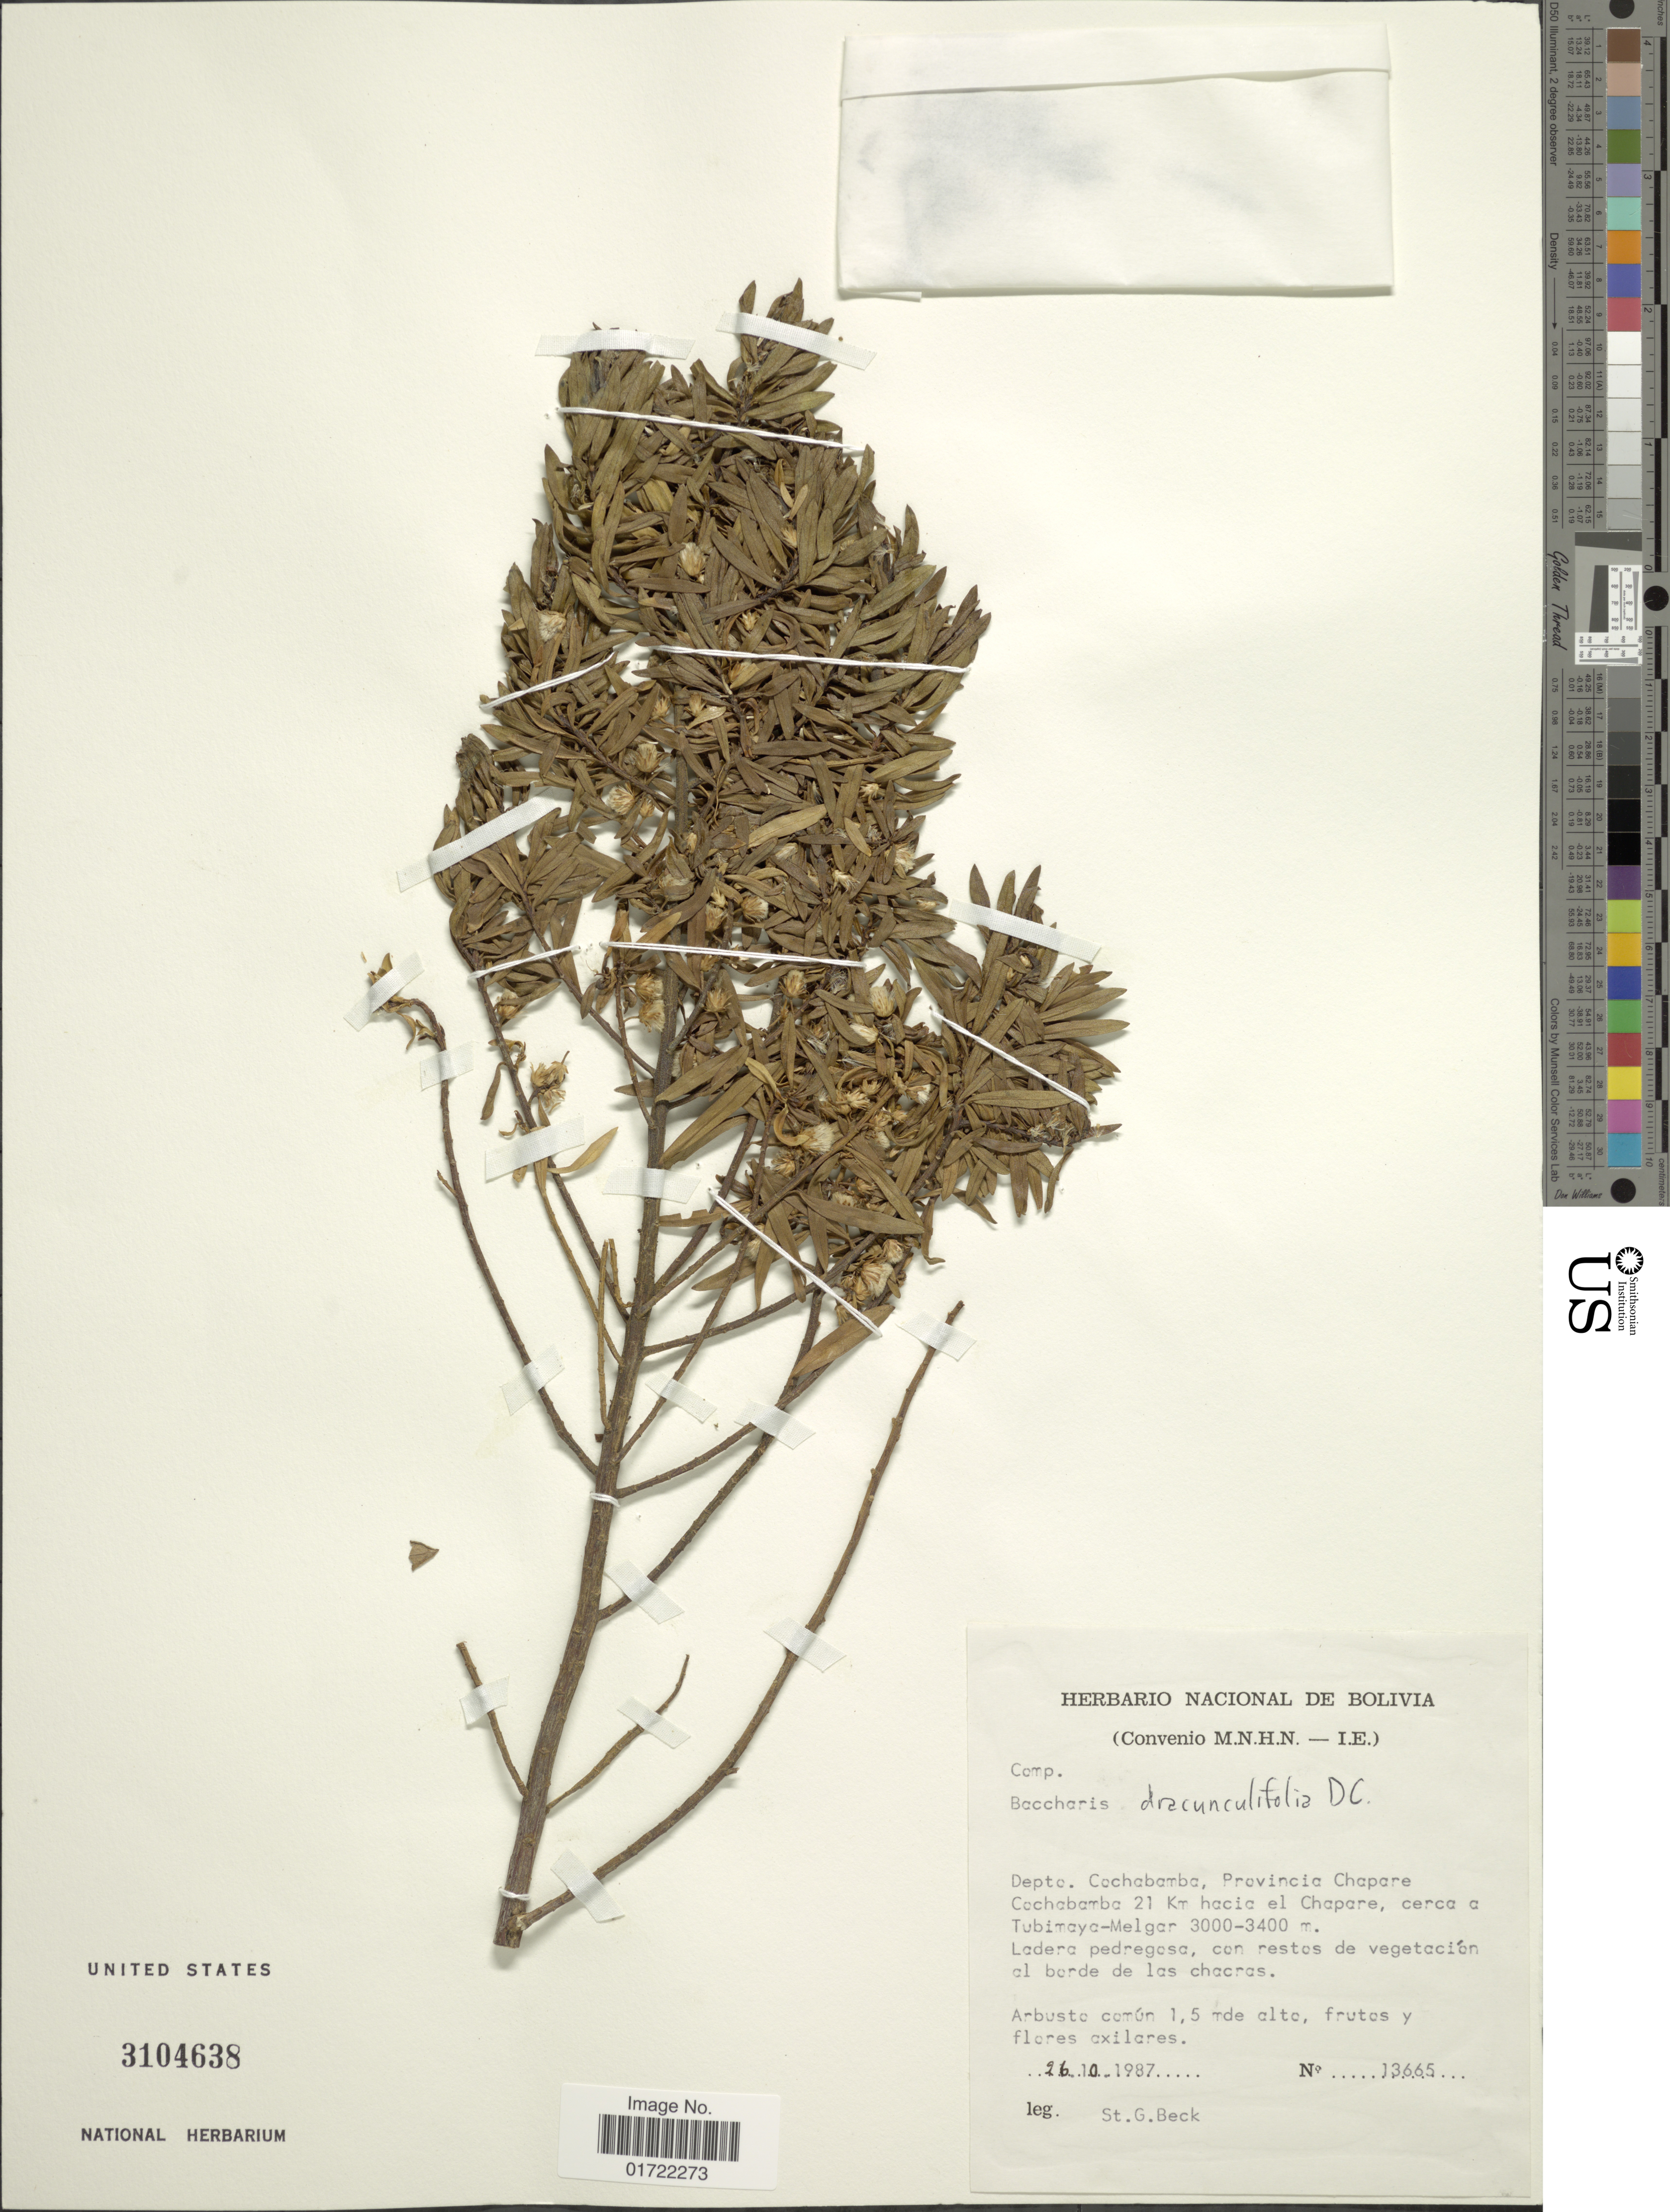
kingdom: Plantae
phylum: Tracheophyta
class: Magnoliopsida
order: Asterales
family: Asteraceae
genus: Baccharis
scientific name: Baccharis dracunculifolia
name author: DC.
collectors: S. G. Beck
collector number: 13665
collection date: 1987-10-26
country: Bolivia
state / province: Cochabamba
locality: Provincia Chapare, Cochabamba 21 km hacia el Chapare, cerca a Tubimaya-Melgar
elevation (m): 3000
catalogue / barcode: US 3104638